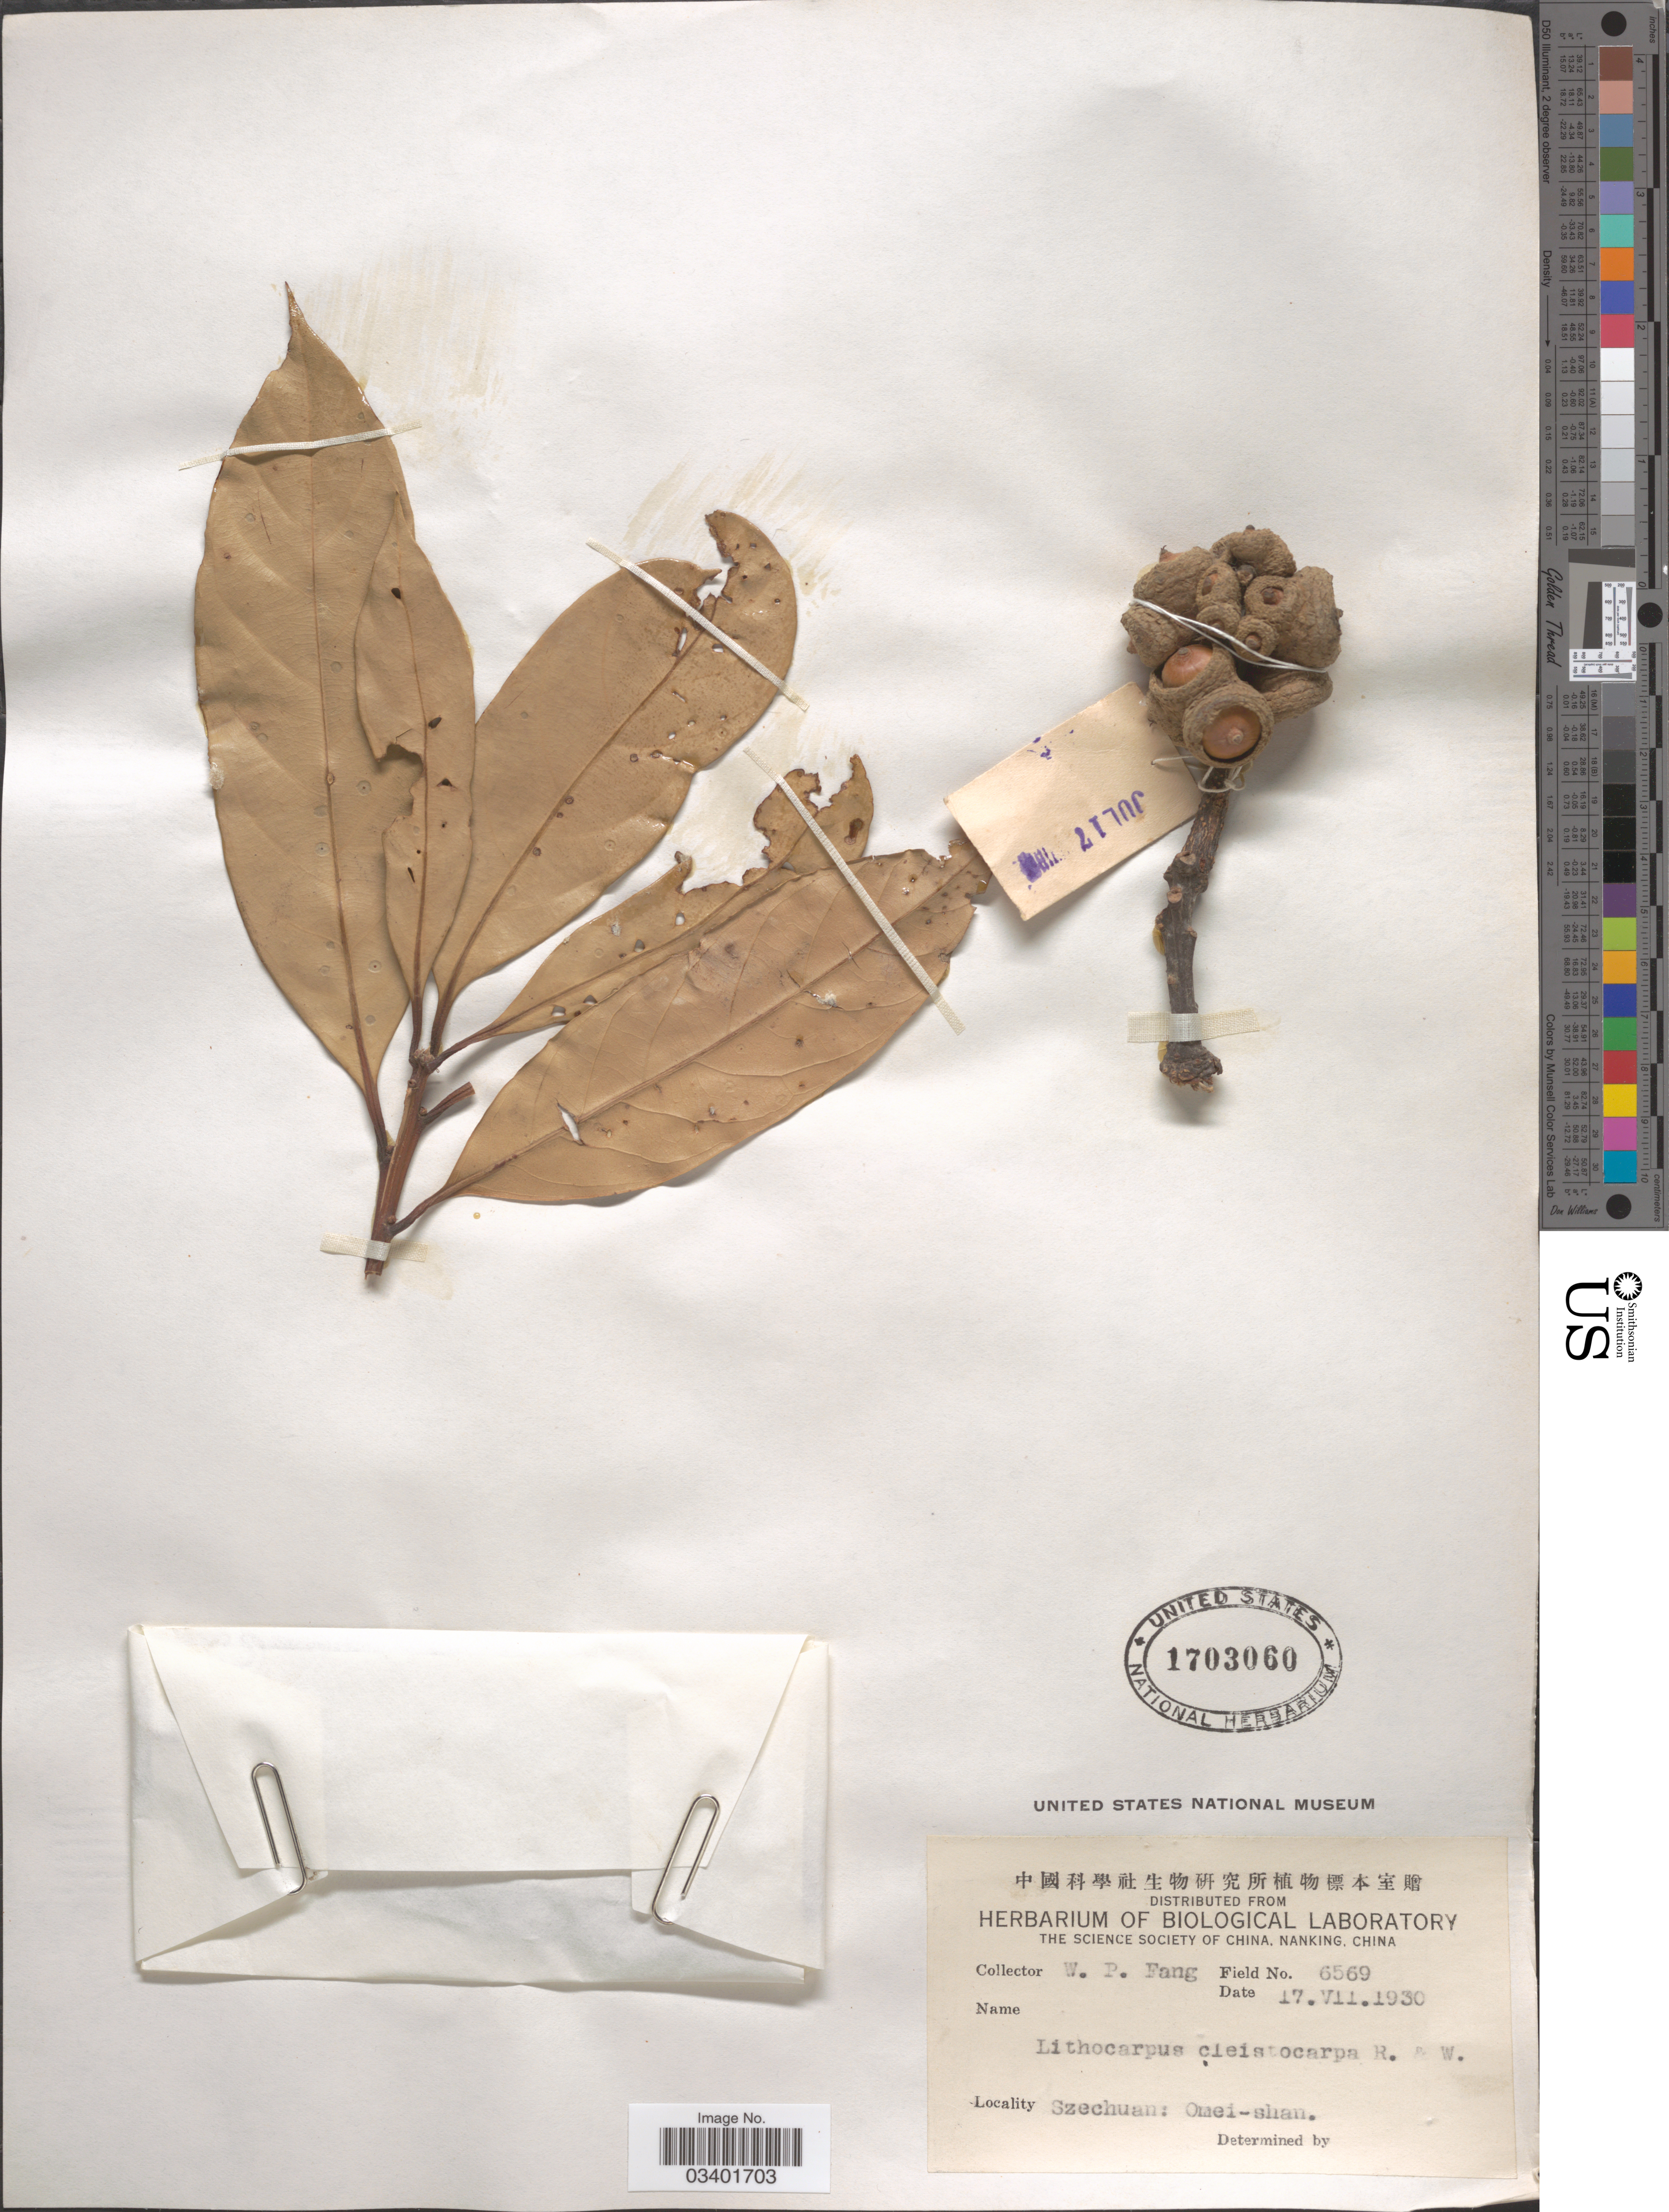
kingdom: Plantae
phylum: Tracheophyta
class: Magnoliopsida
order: Fagales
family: Fagaceae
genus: Lithocarpus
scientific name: Lithocarpus cleistocarpus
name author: (Seemen) Rehder & E.H. Wilson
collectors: W. P. Fang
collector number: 6569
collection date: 1930-07-17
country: China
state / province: Sichuan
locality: Szechuan: Omei-shan.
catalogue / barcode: US 1703060